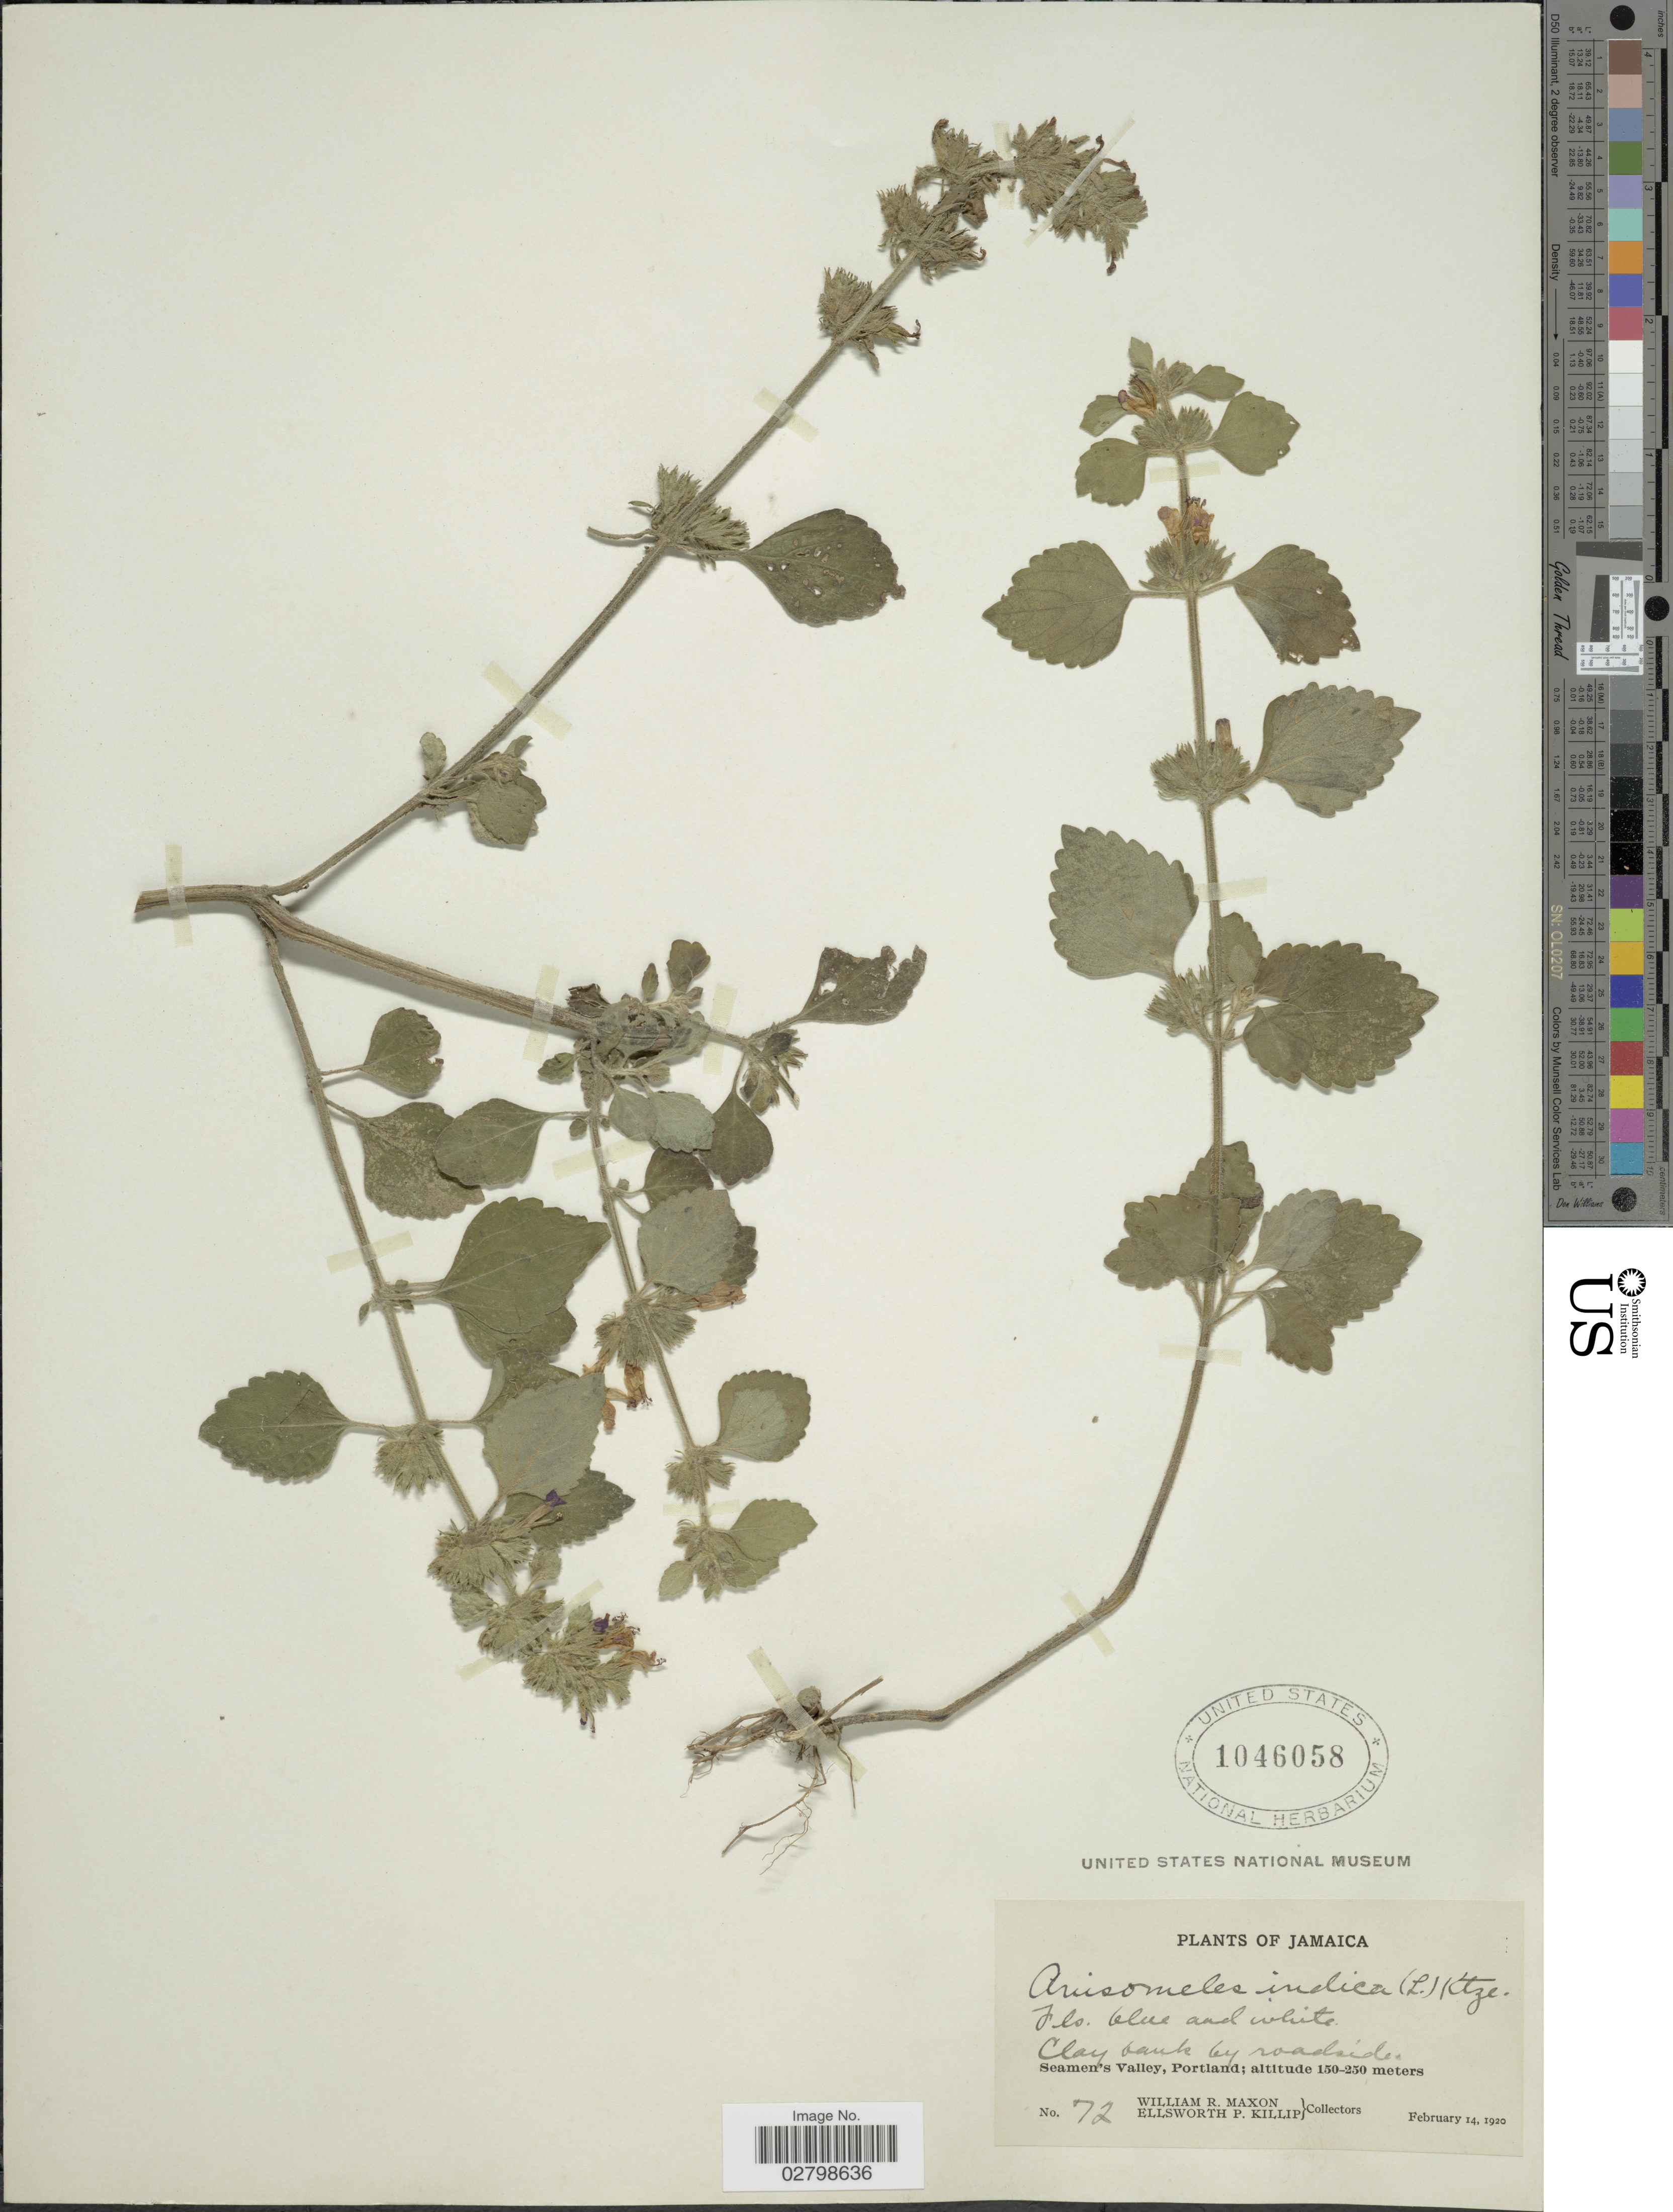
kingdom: Plantae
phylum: Tracheophyta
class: Magnoliopsida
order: Lamiales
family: Lamiaceae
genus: Anisomeles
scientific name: Anisomeles indica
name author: (L.) Kuntze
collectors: W. R. Maxon & E. P. Killip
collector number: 72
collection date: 1920-02-14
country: Jamaica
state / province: Portland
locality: Seamen's Valley.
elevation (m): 150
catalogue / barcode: US 1046058